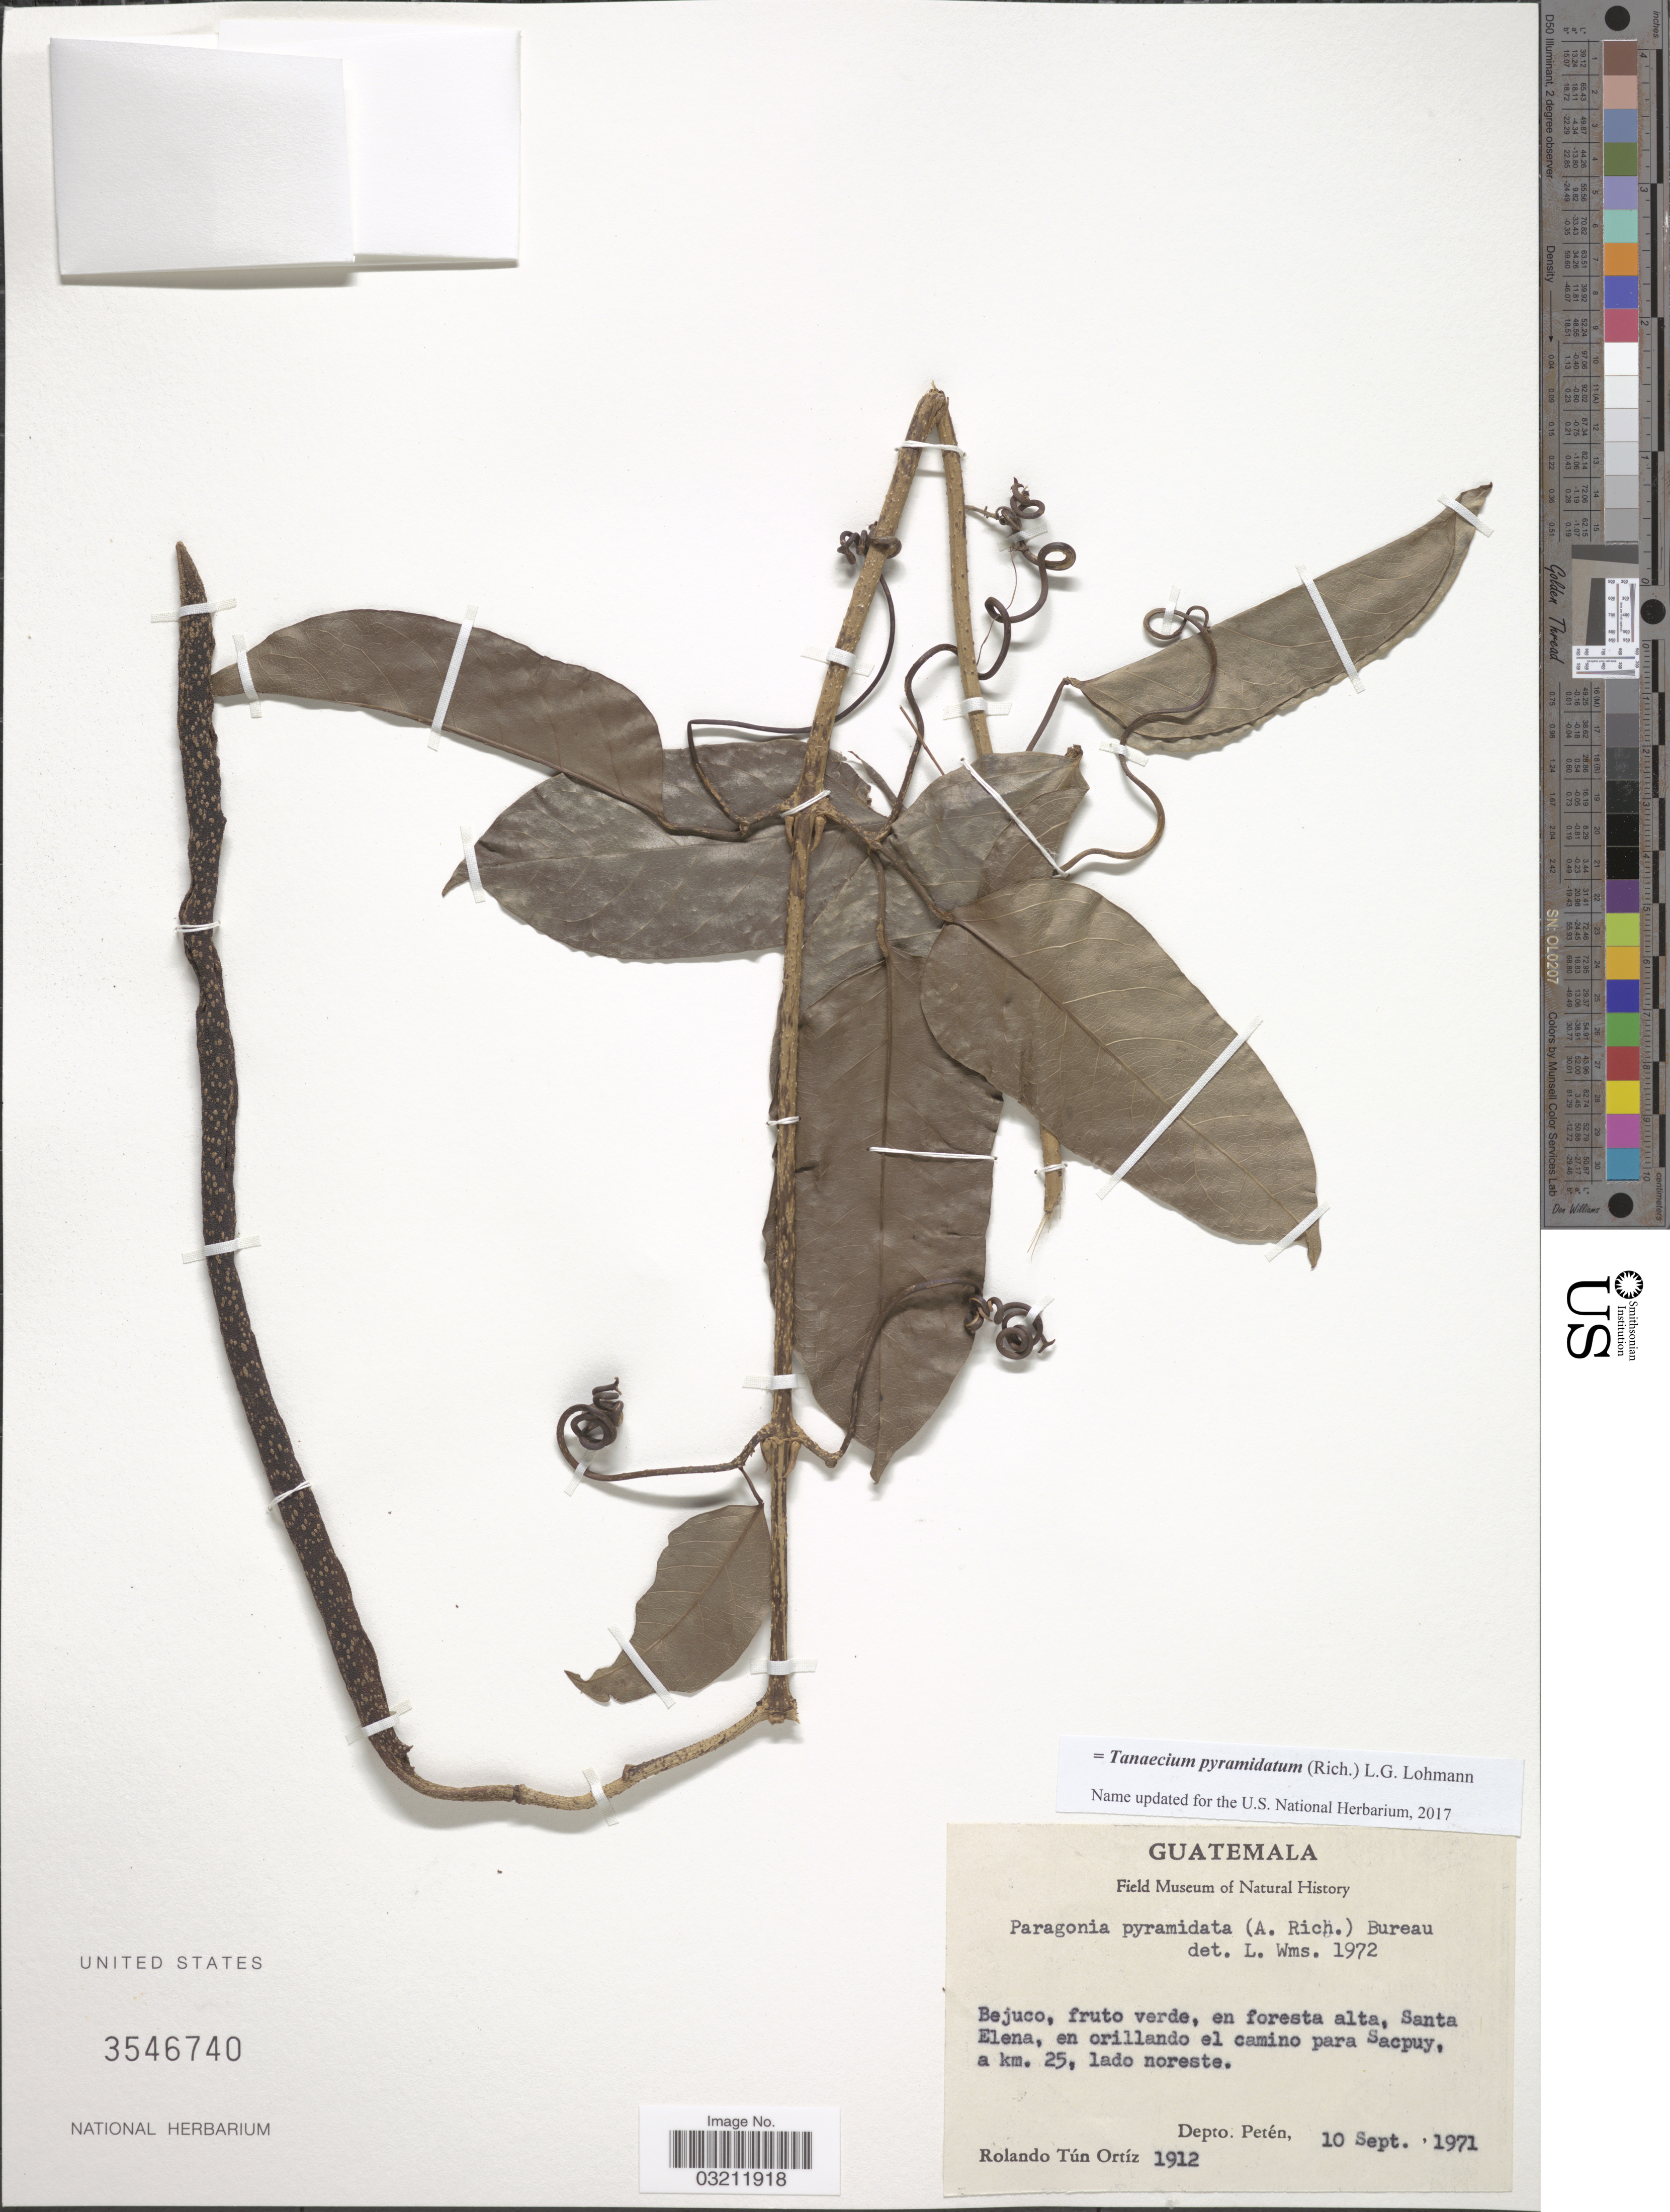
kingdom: Plantae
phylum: Tracheophyta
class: Magnoliopsida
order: Lamiales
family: Bignoniaceae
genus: Tanaecium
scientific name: Tanaecium pyramidatum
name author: (Rich.) L.G. Lohmann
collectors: R. T. Ortíz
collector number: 1912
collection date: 1971-09-10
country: Guatemala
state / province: El Petén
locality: Santa Elena, en orillando el camino para Sacpuy, a km. 25, lado noreste. Depto. El Petén.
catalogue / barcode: US 3546740